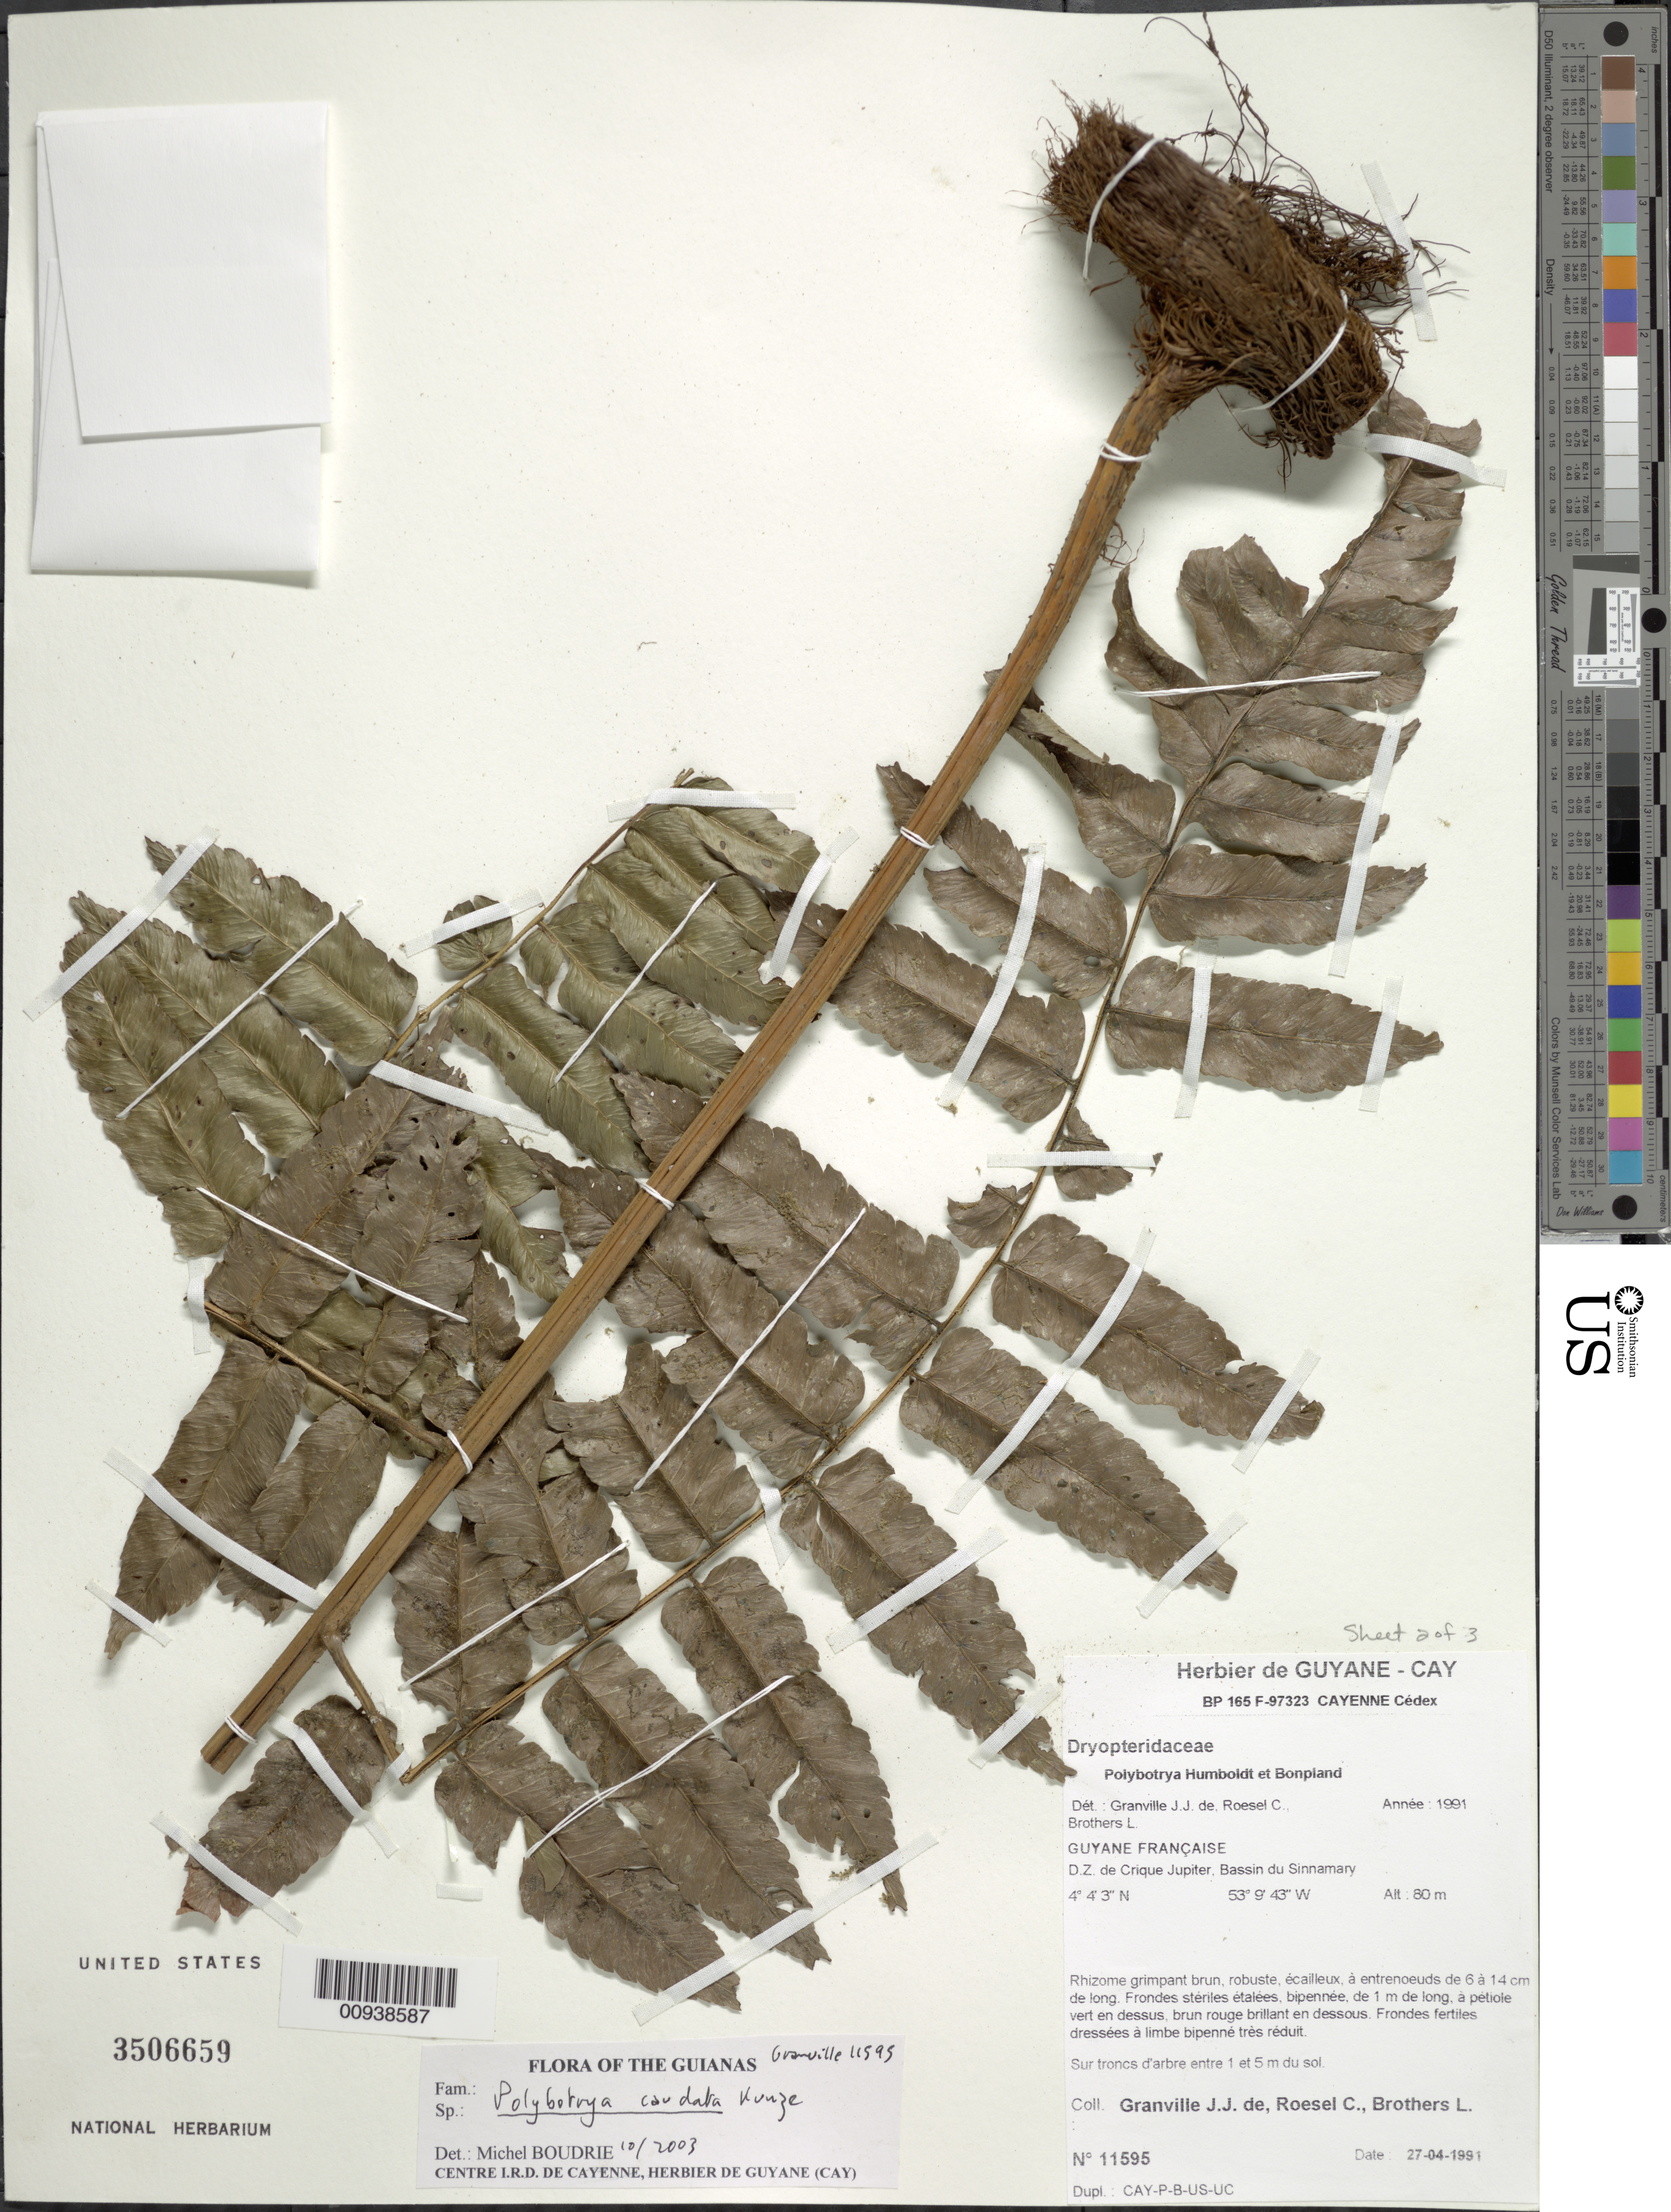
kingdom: Plantae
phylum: Tracheophyta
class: Polypodiopsida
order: Polypodiales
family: Dryopteridaceae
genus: Polybotrya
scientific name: Polybotrya caudata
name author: Kunze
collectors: J.-J. de Granville, C. S. Roesel & L. Brothers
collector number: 11595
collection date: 1991-04-27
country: French Guiana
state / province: Cayenne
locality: D. Z. de Crique Jupiter, Bassin du Sinnamary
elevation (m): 80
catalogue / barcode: US 3506659